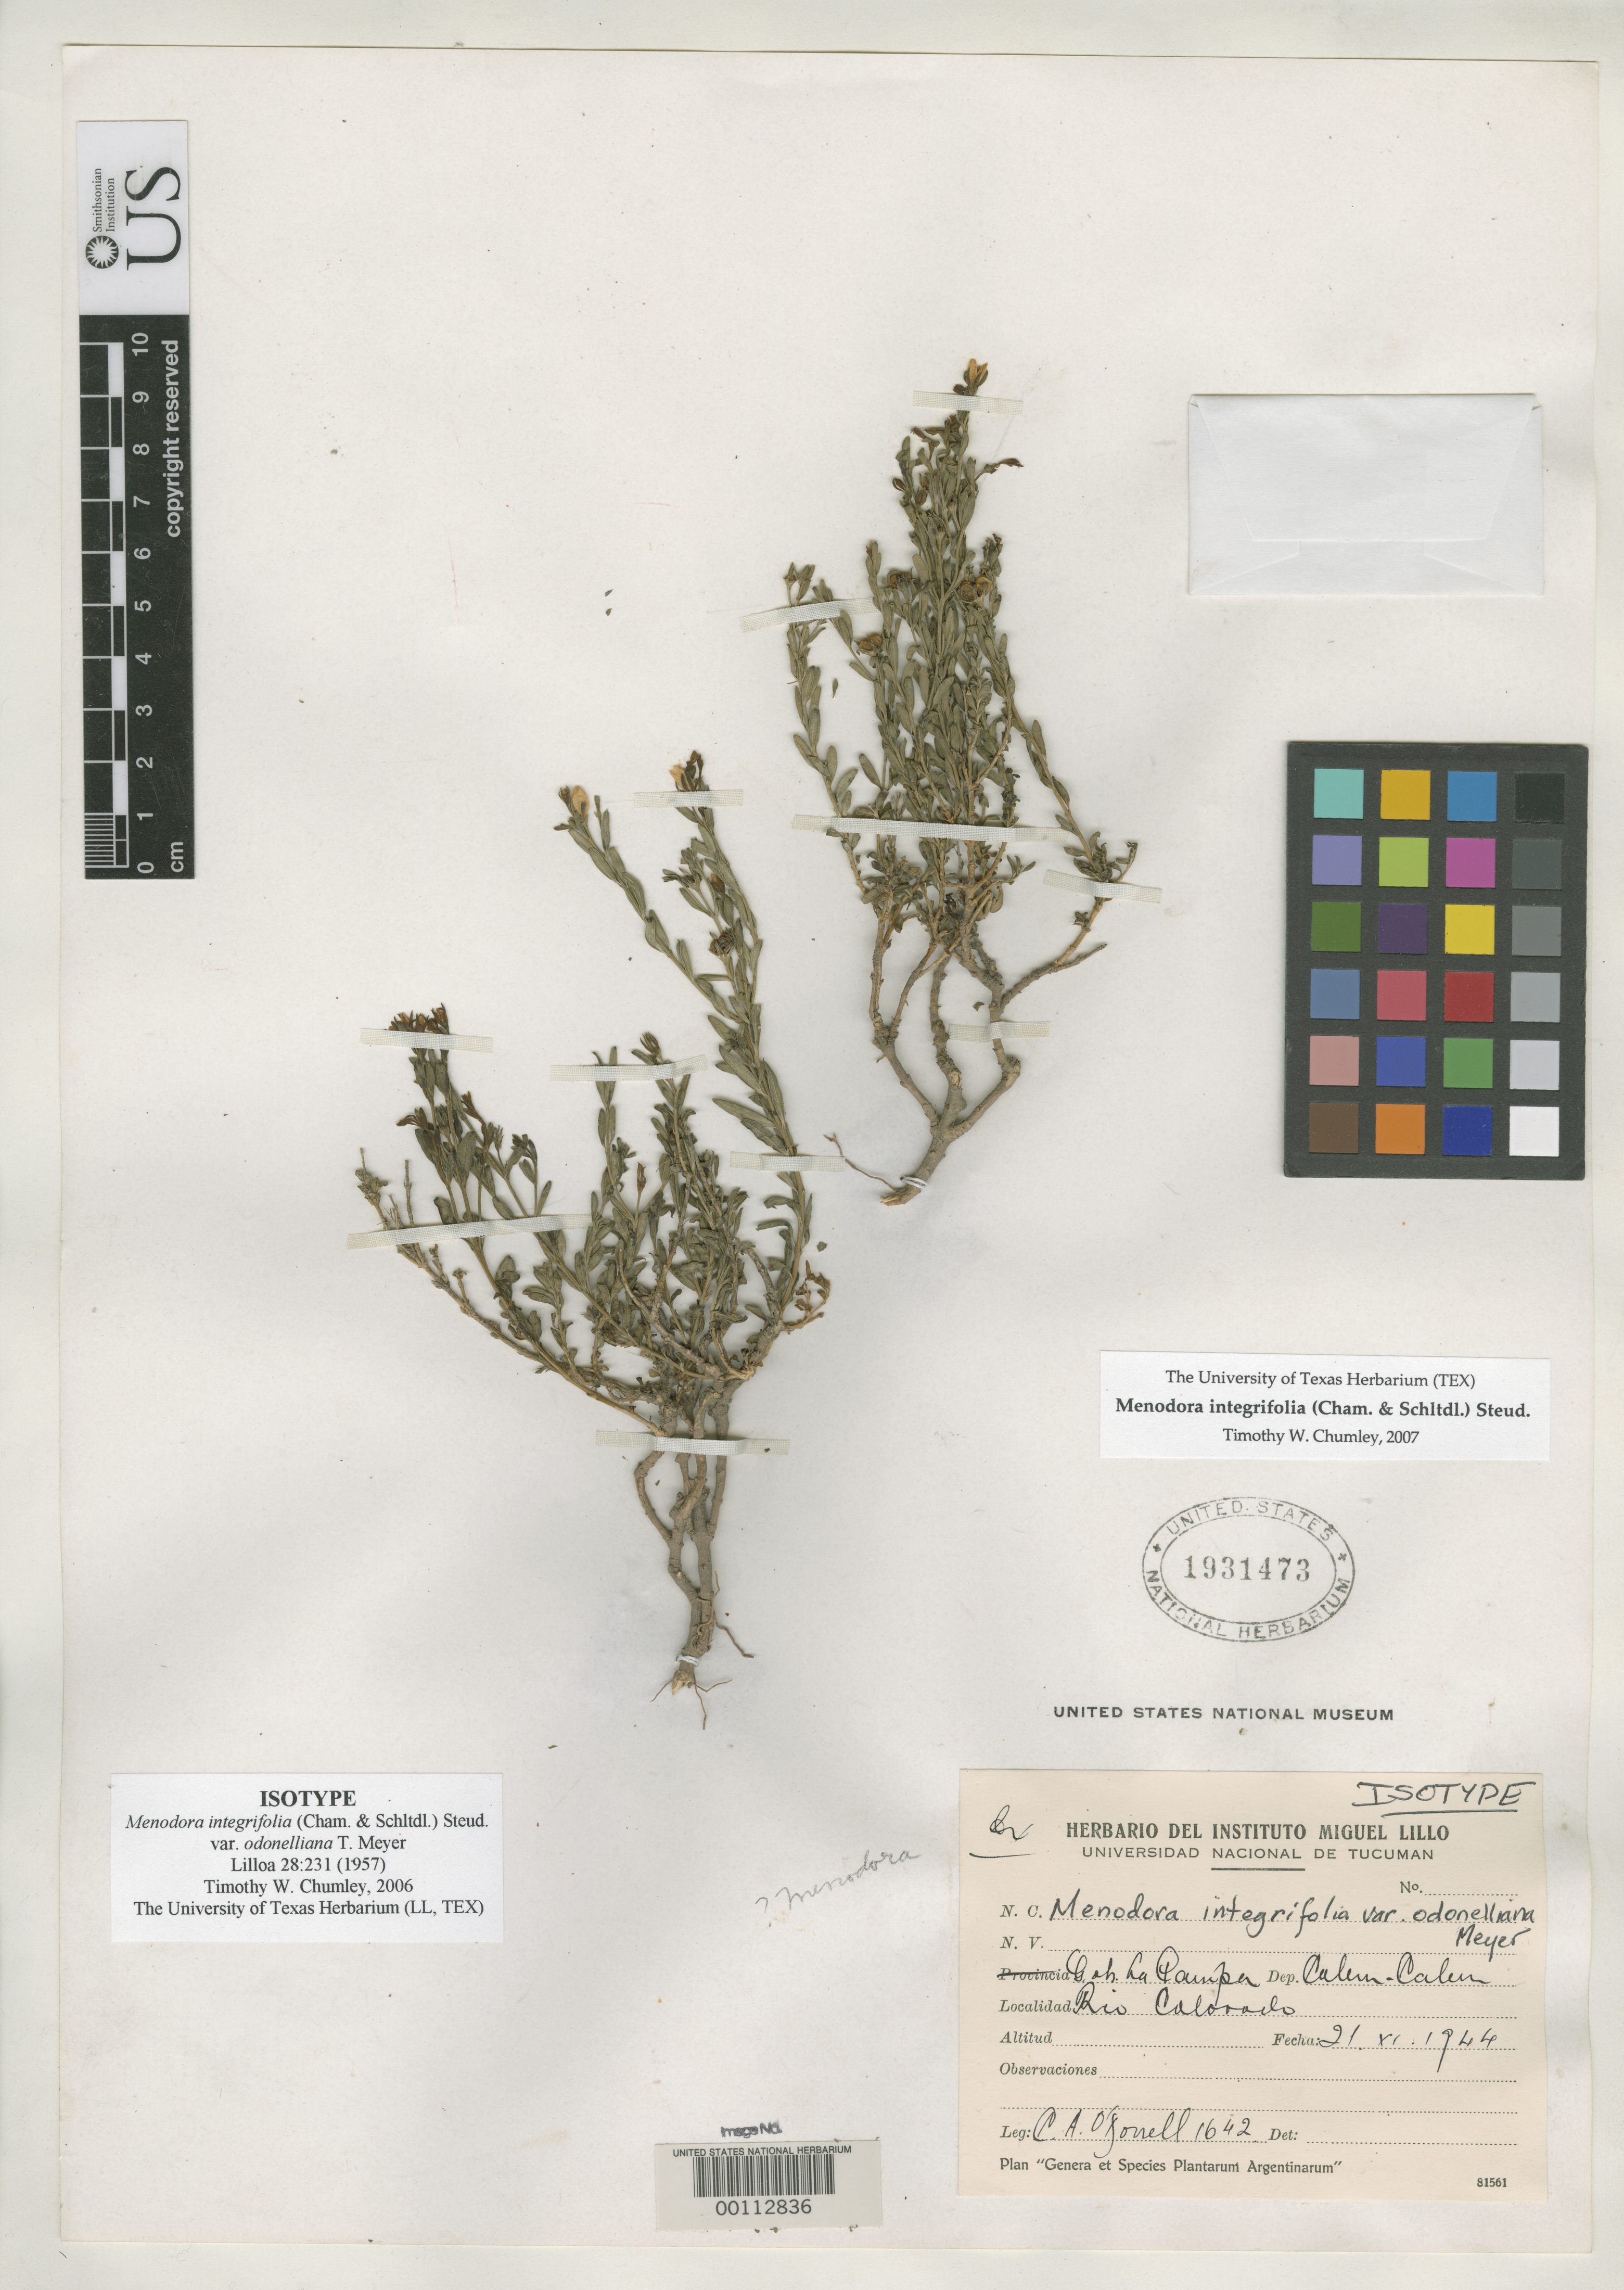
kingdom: Plantae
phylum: Tracheophyta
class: Magnoliopsida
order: Lamiales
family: Oleaceae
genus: Menodora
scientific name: Menodora integrifolia var. odonelliana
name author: T. Mey.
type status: Isotype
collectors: C. A. O'Donell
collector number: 1642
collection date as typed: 21 Nov 1944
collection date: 1944-11-21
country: Argentina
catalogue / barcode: US 1931473